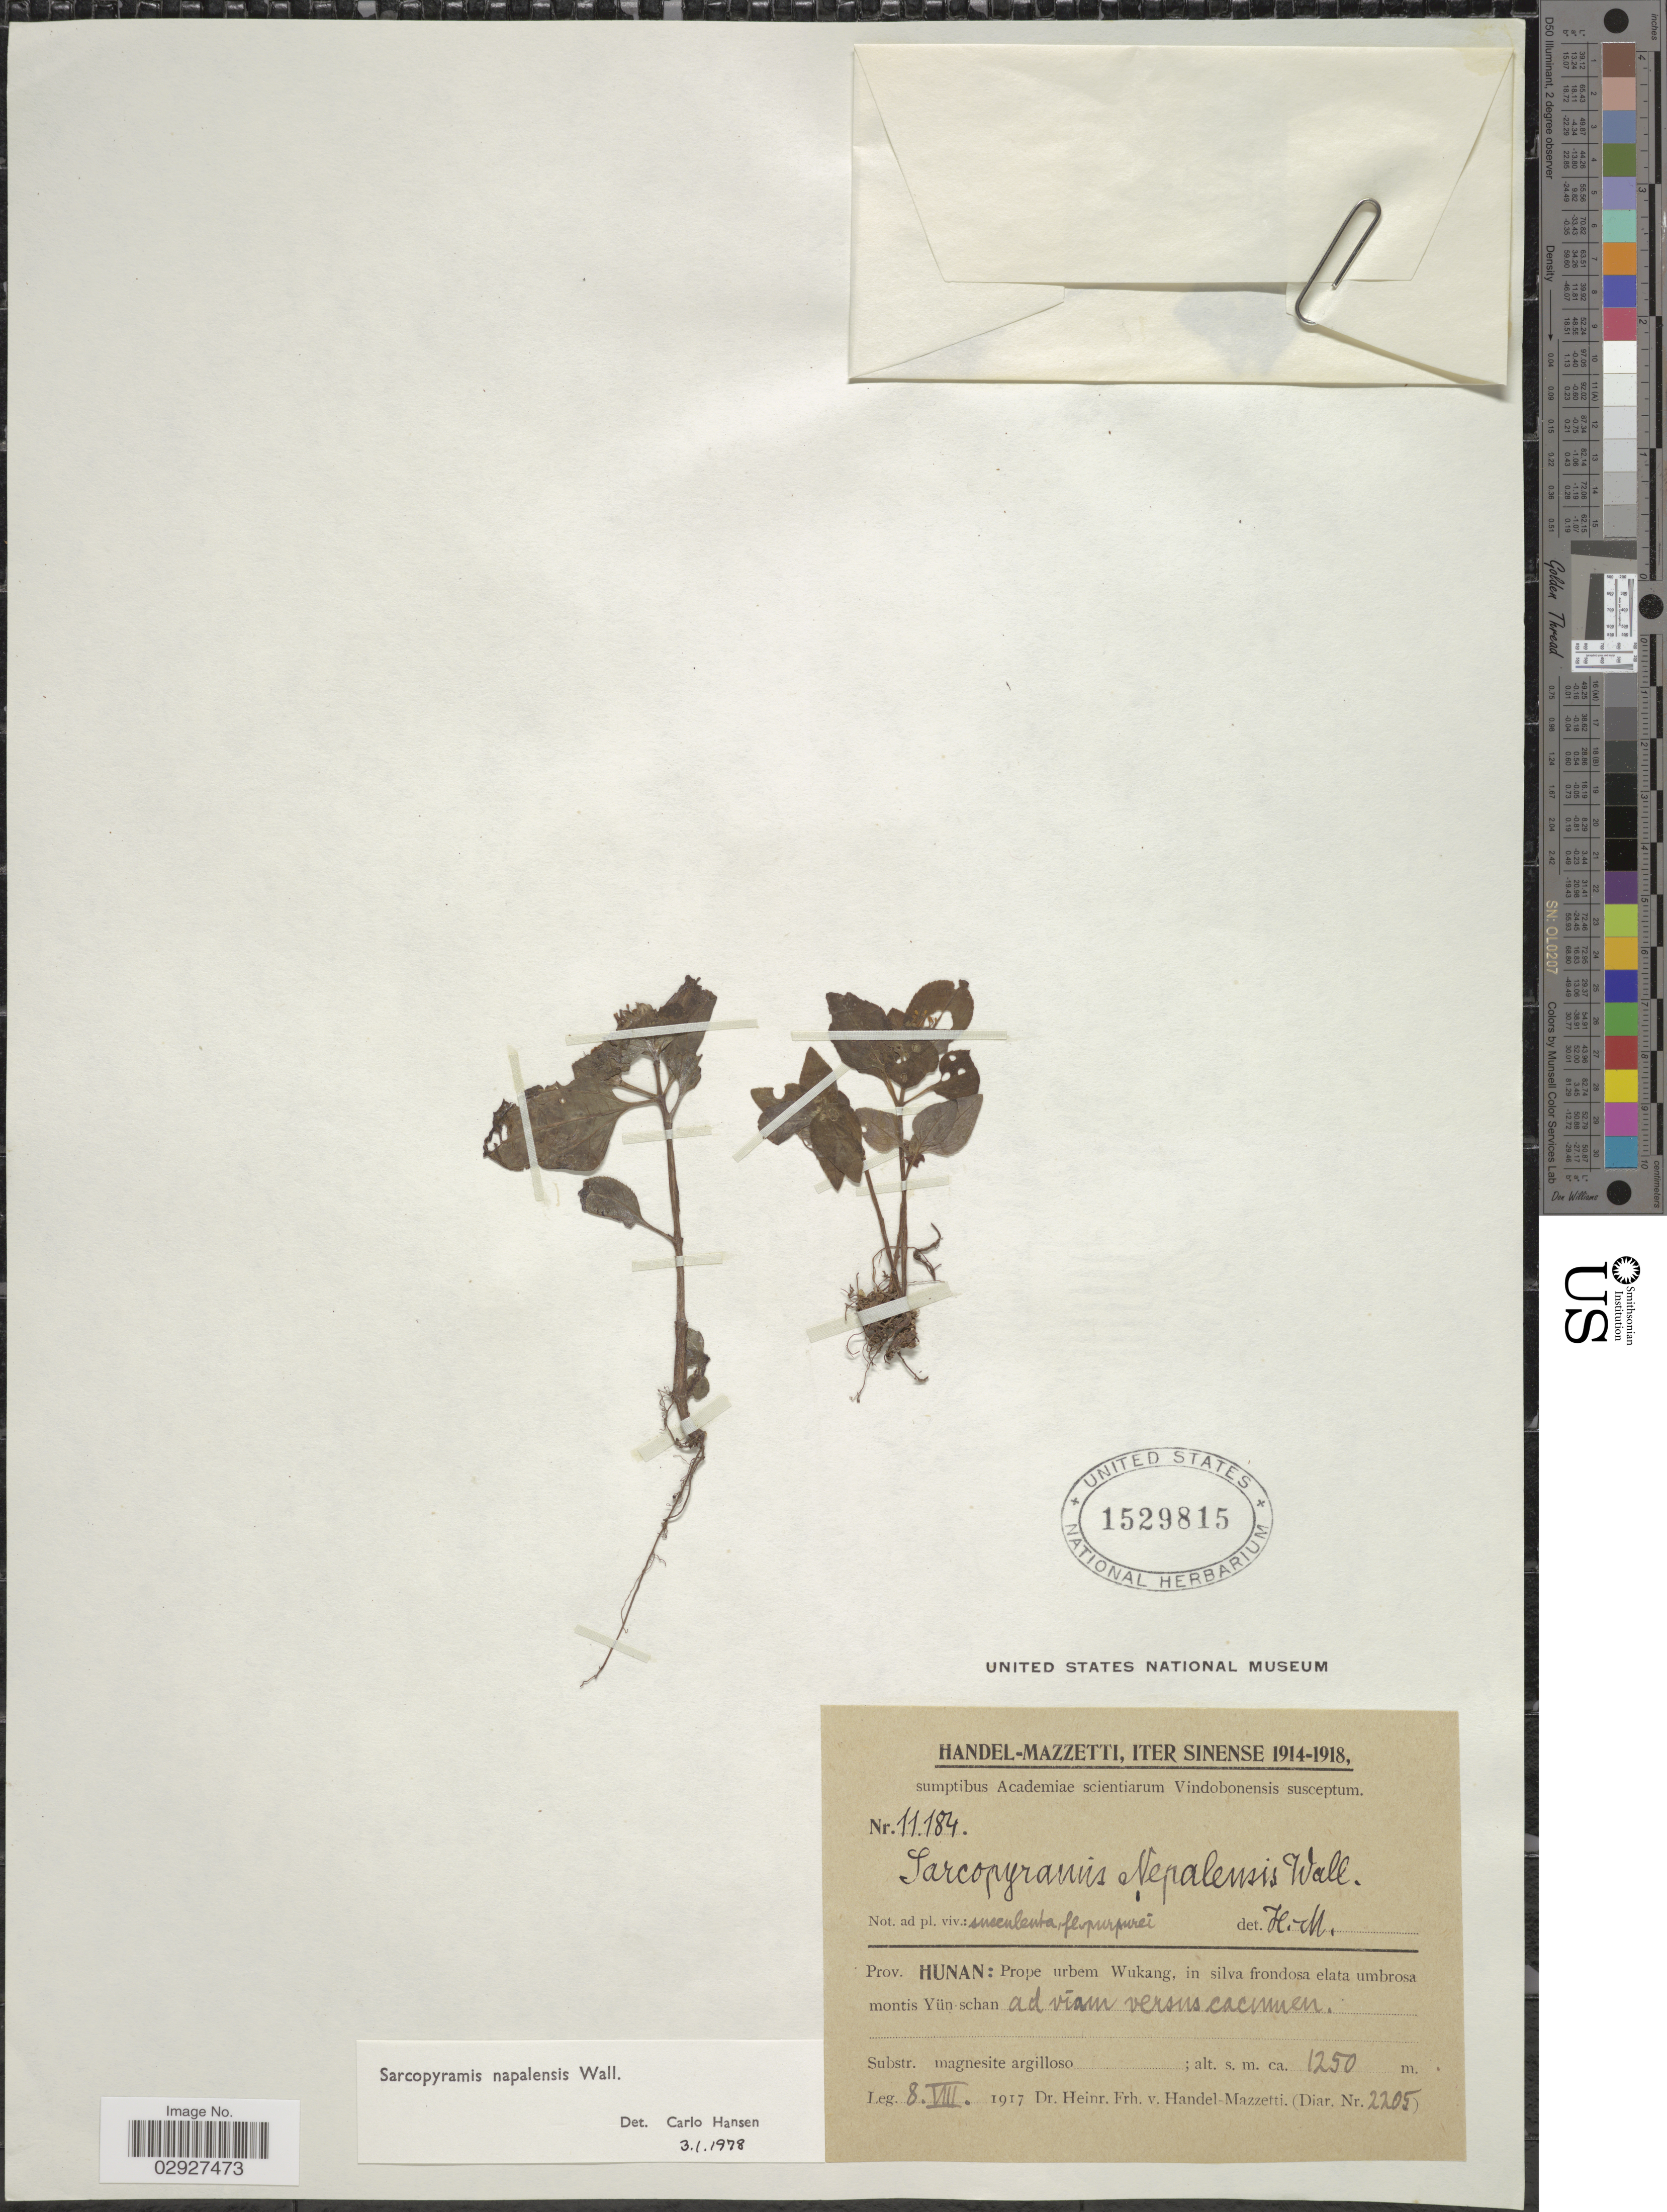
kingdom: Plantae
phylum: Tracheophyta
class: Magnoliopsida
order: Myrtales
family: Melastomataceae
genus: Sarcopyramis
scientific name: Sarcopyramis napalensis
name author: Wall.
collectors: H. Handel-Mazzetti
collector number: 11184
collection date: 1917-08-08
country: China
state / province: Hunan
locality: Prope urbem Wukang, in silva frondosa elata umbrosa montis Yün-schan ad viam versus Cacmuen [interpreted].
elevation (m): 1250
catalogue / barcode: US 1529815